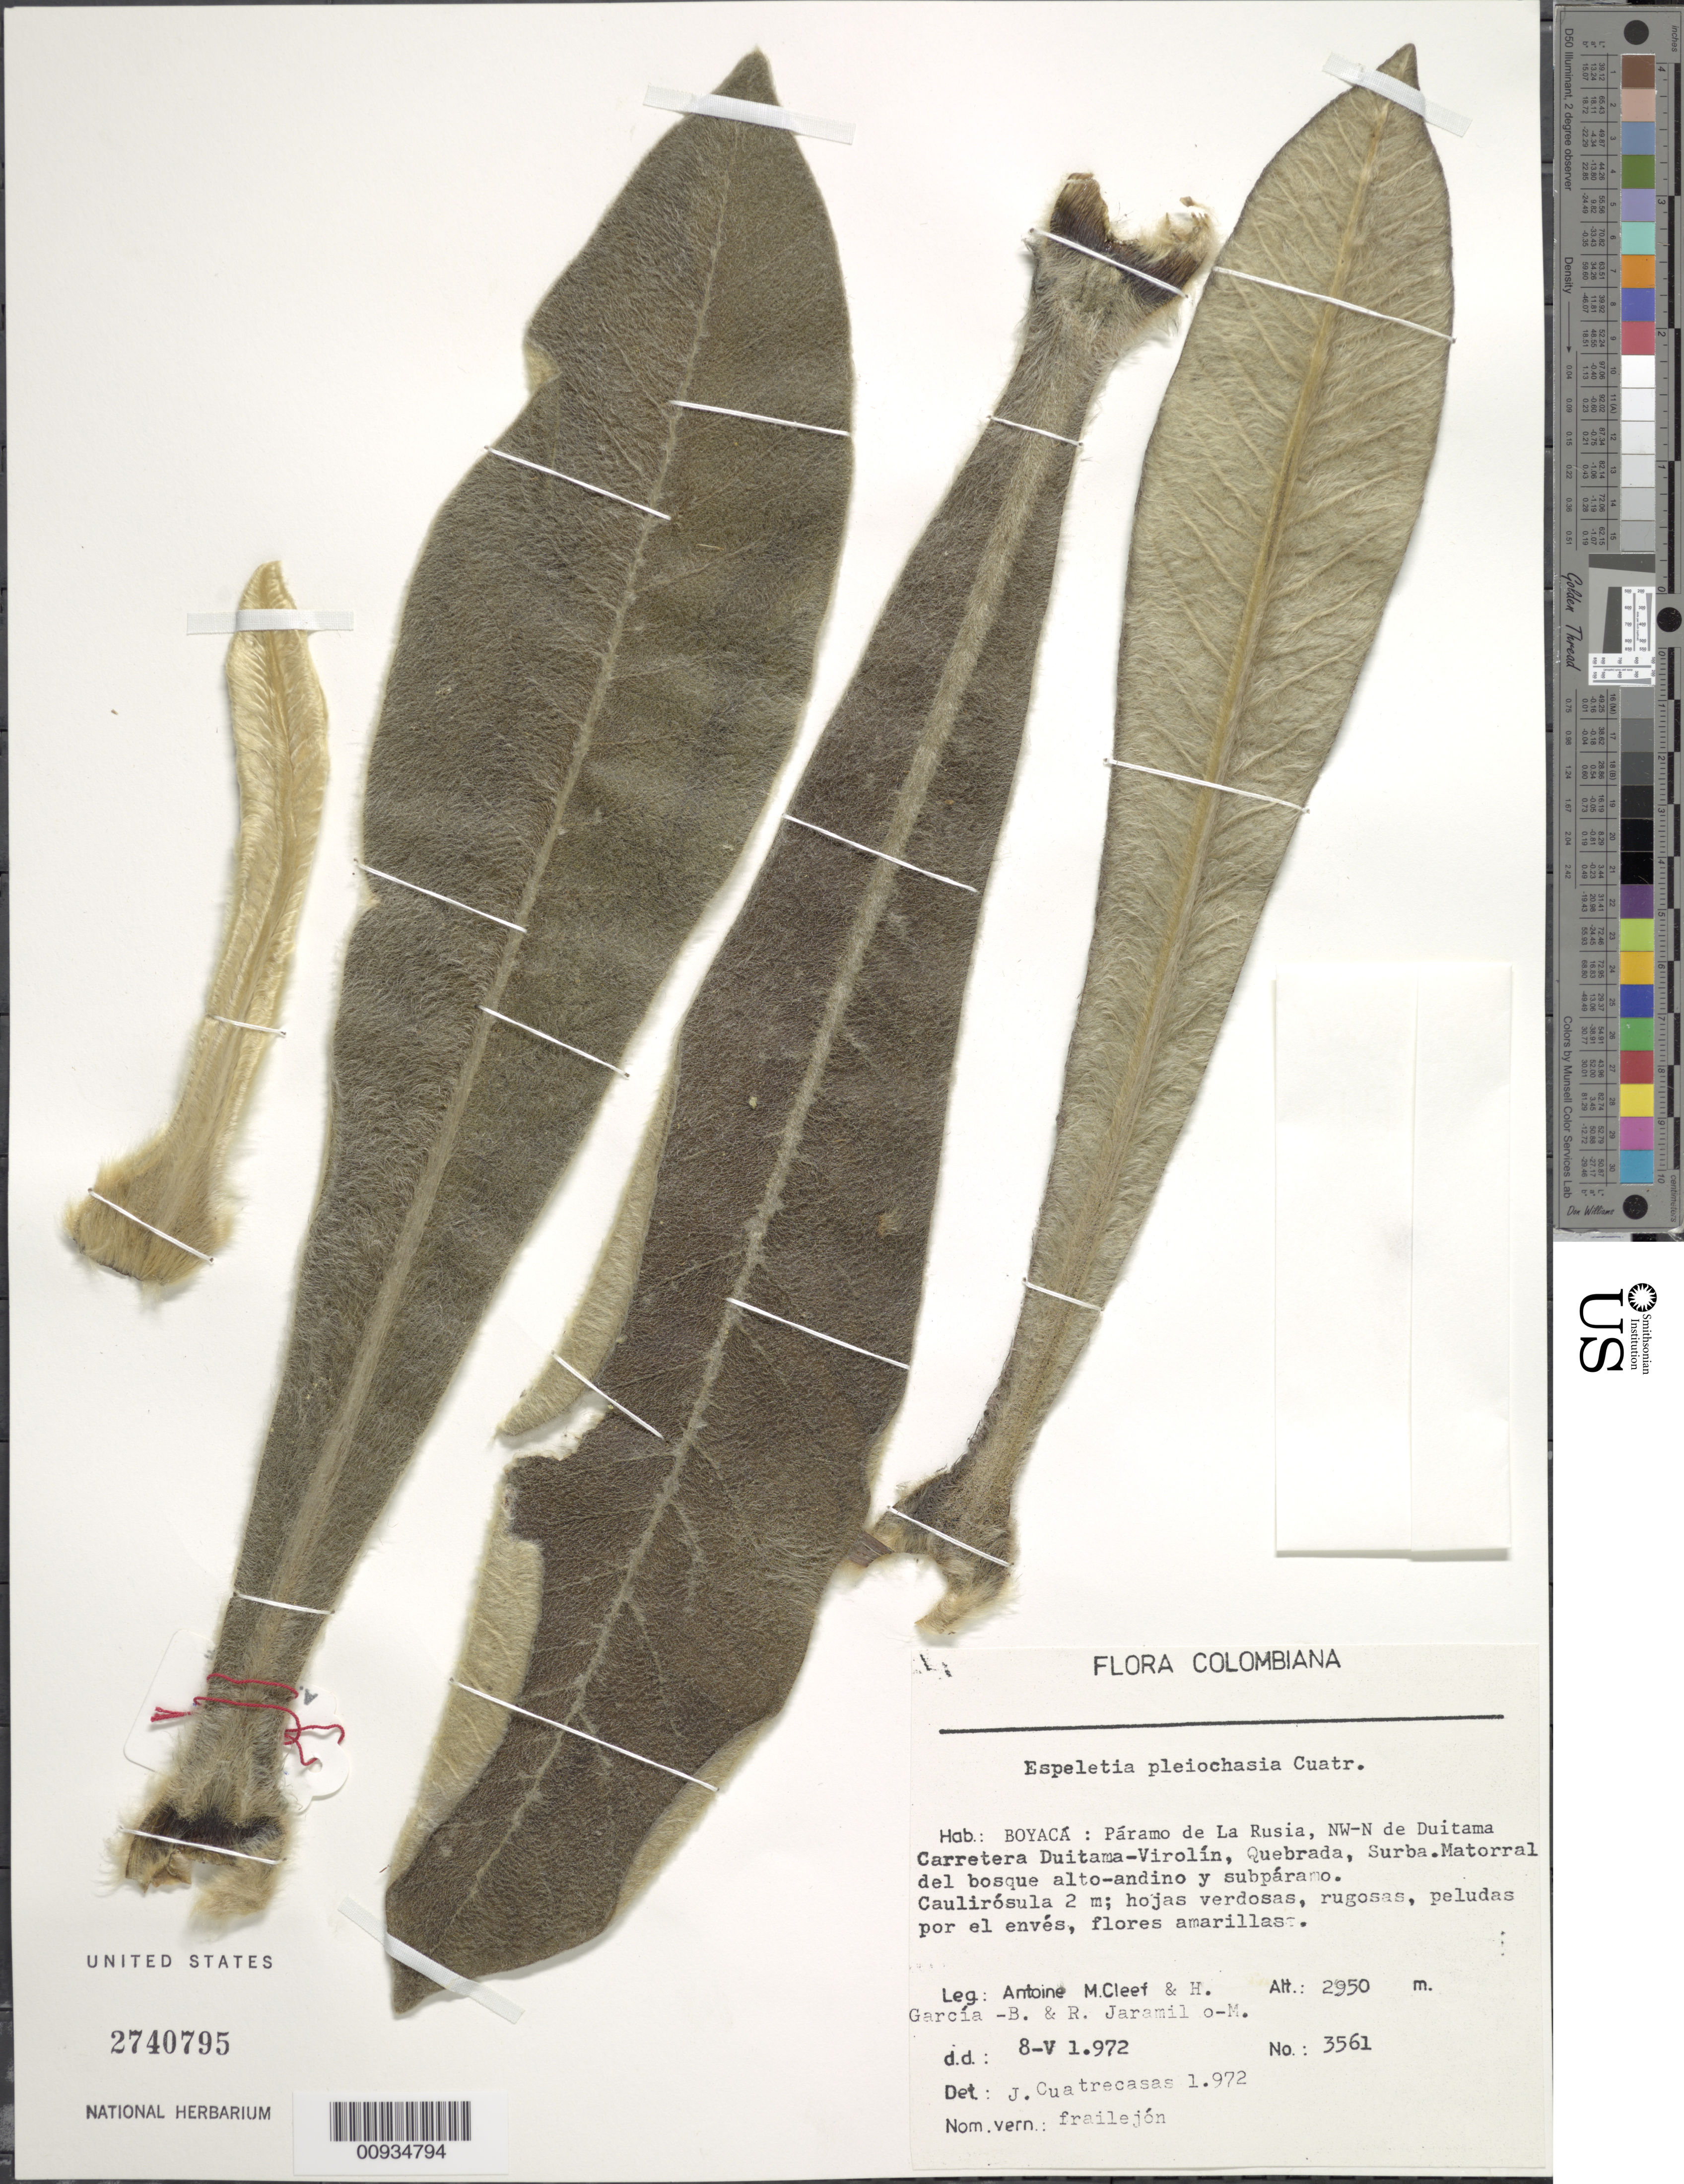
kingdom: Plantae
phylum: Tracheophyta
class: Magnoliopsida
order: Asterales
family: Asteraceae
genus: Espeletiopsis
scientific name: Espeletiopsis pleiochasia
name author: (Cuatrec.) Cuatrec.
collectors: A. M. Cleef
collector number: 3561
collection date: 1972-05-08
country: Colombia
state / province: Boyacá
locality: Páramo de la Rusia. NW-N de Duitama, carretera Duitama-Virolín, Quebrada Surba.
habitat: Matorral del bosque alto-andino y subpáramo.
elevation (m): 2950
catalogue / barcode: US 2740795